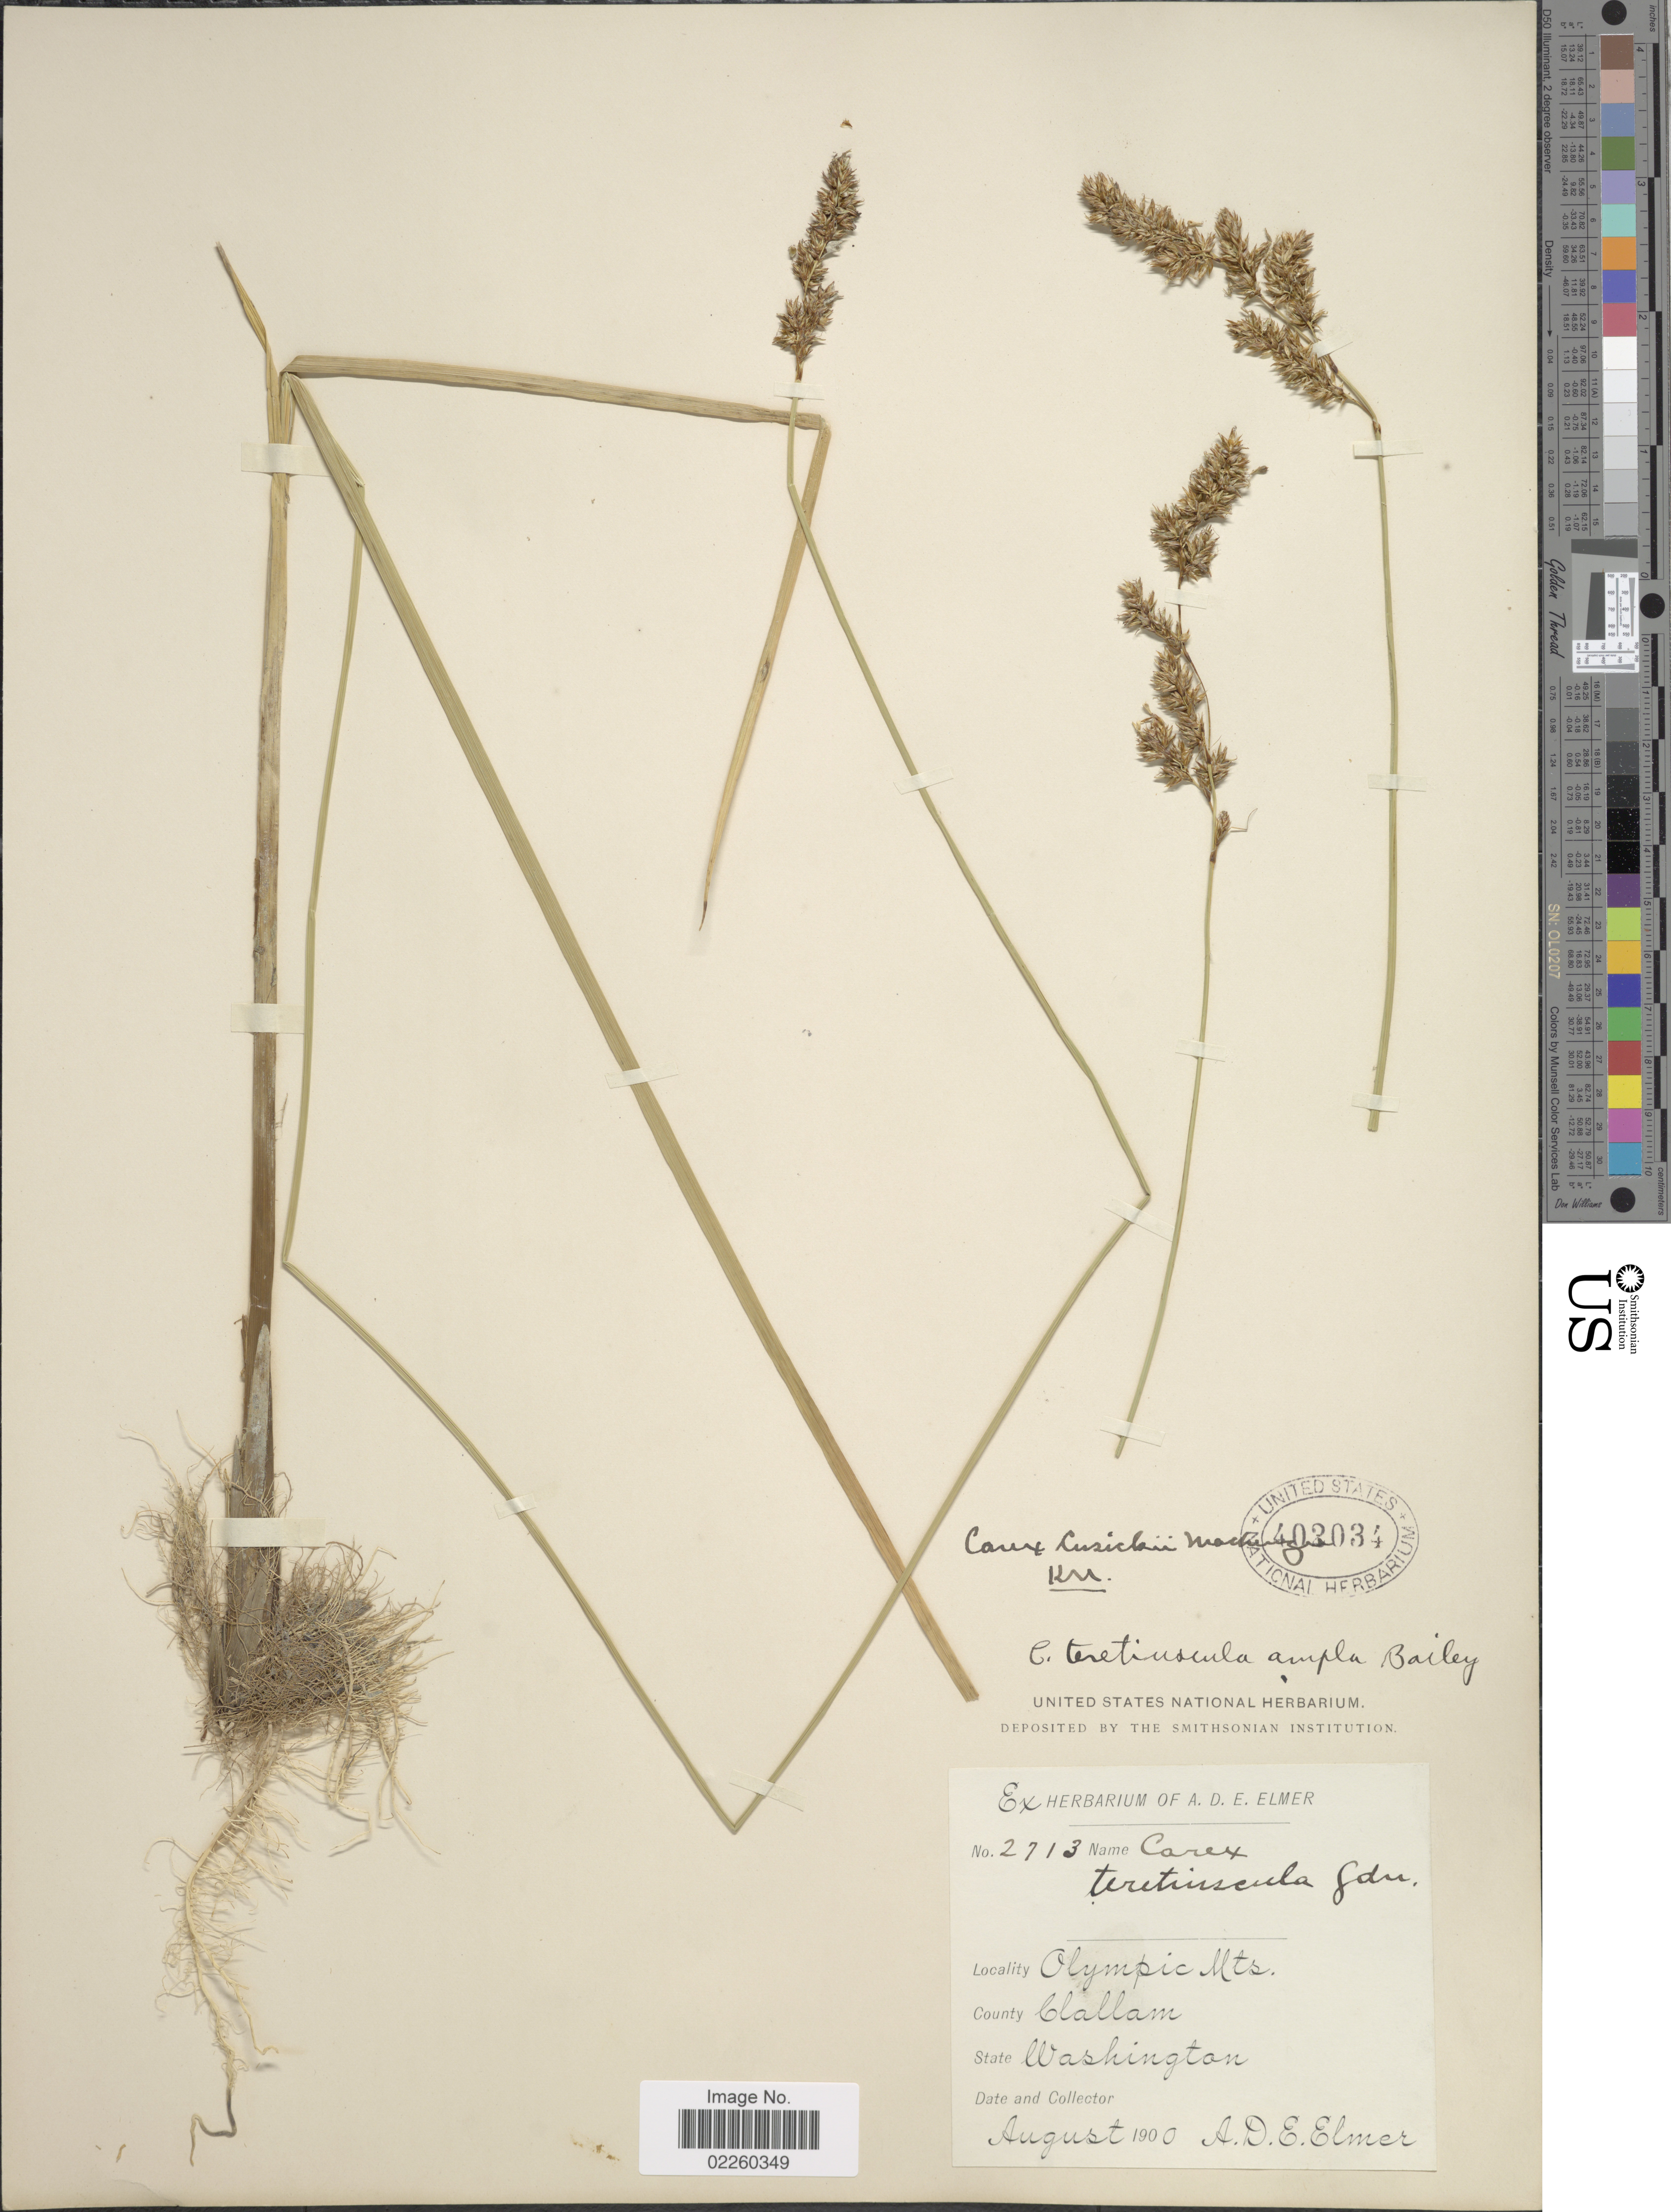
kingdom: Plantae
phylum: Tracheophyta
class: Liliopsida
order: Poales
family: Cyperaceae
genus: Carex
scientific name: Carex cusickii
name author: Mack.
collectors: A. D. E. Elmer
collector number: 2713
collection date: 1900-08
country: United States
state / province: Washington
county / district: Clallam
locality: Olympic Mts., County Clallam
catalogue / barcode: US 402034